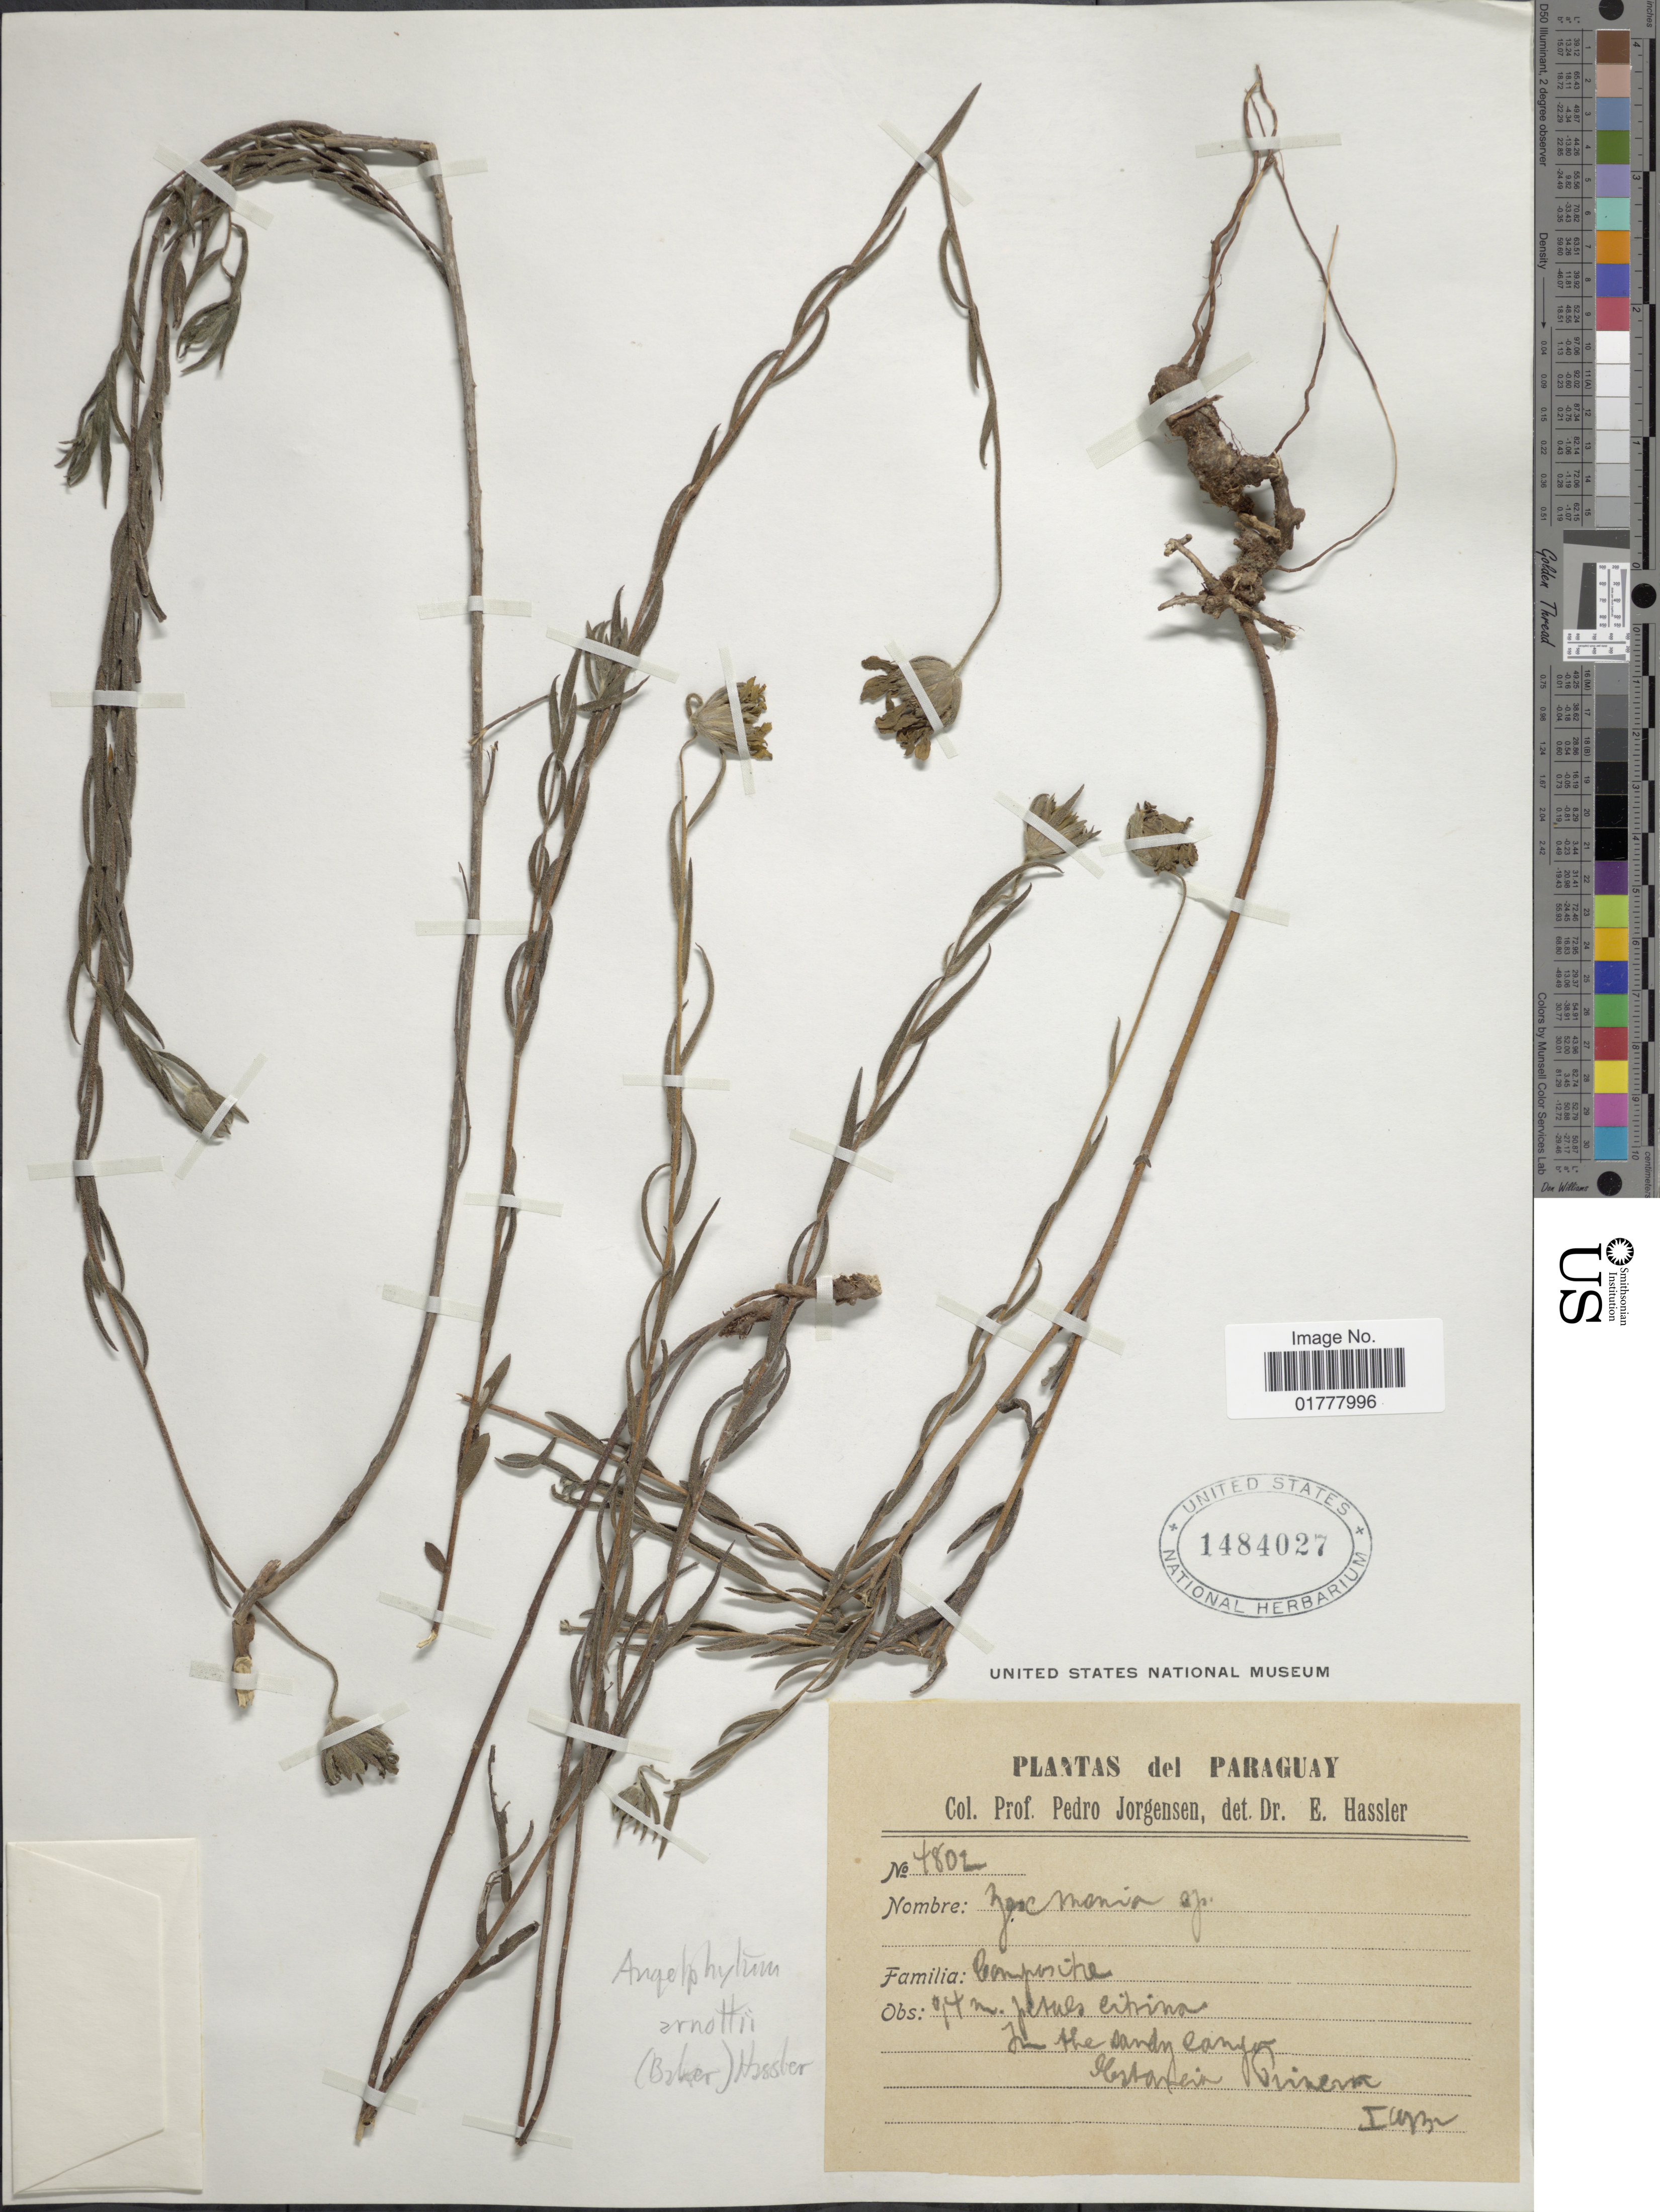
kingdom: Plantae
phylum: Tracheophyta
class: Magnoliopsida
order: Asterales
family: Asteraceae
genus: Angelphytum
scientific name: Angelphytum arnottii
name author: (Baker) H. Rob.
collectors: P. Jörgensen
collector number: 4802*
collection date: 1932-01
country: Paraguay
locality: In the sandy canyon, Estaneria Pemera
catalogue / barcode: US 1484027